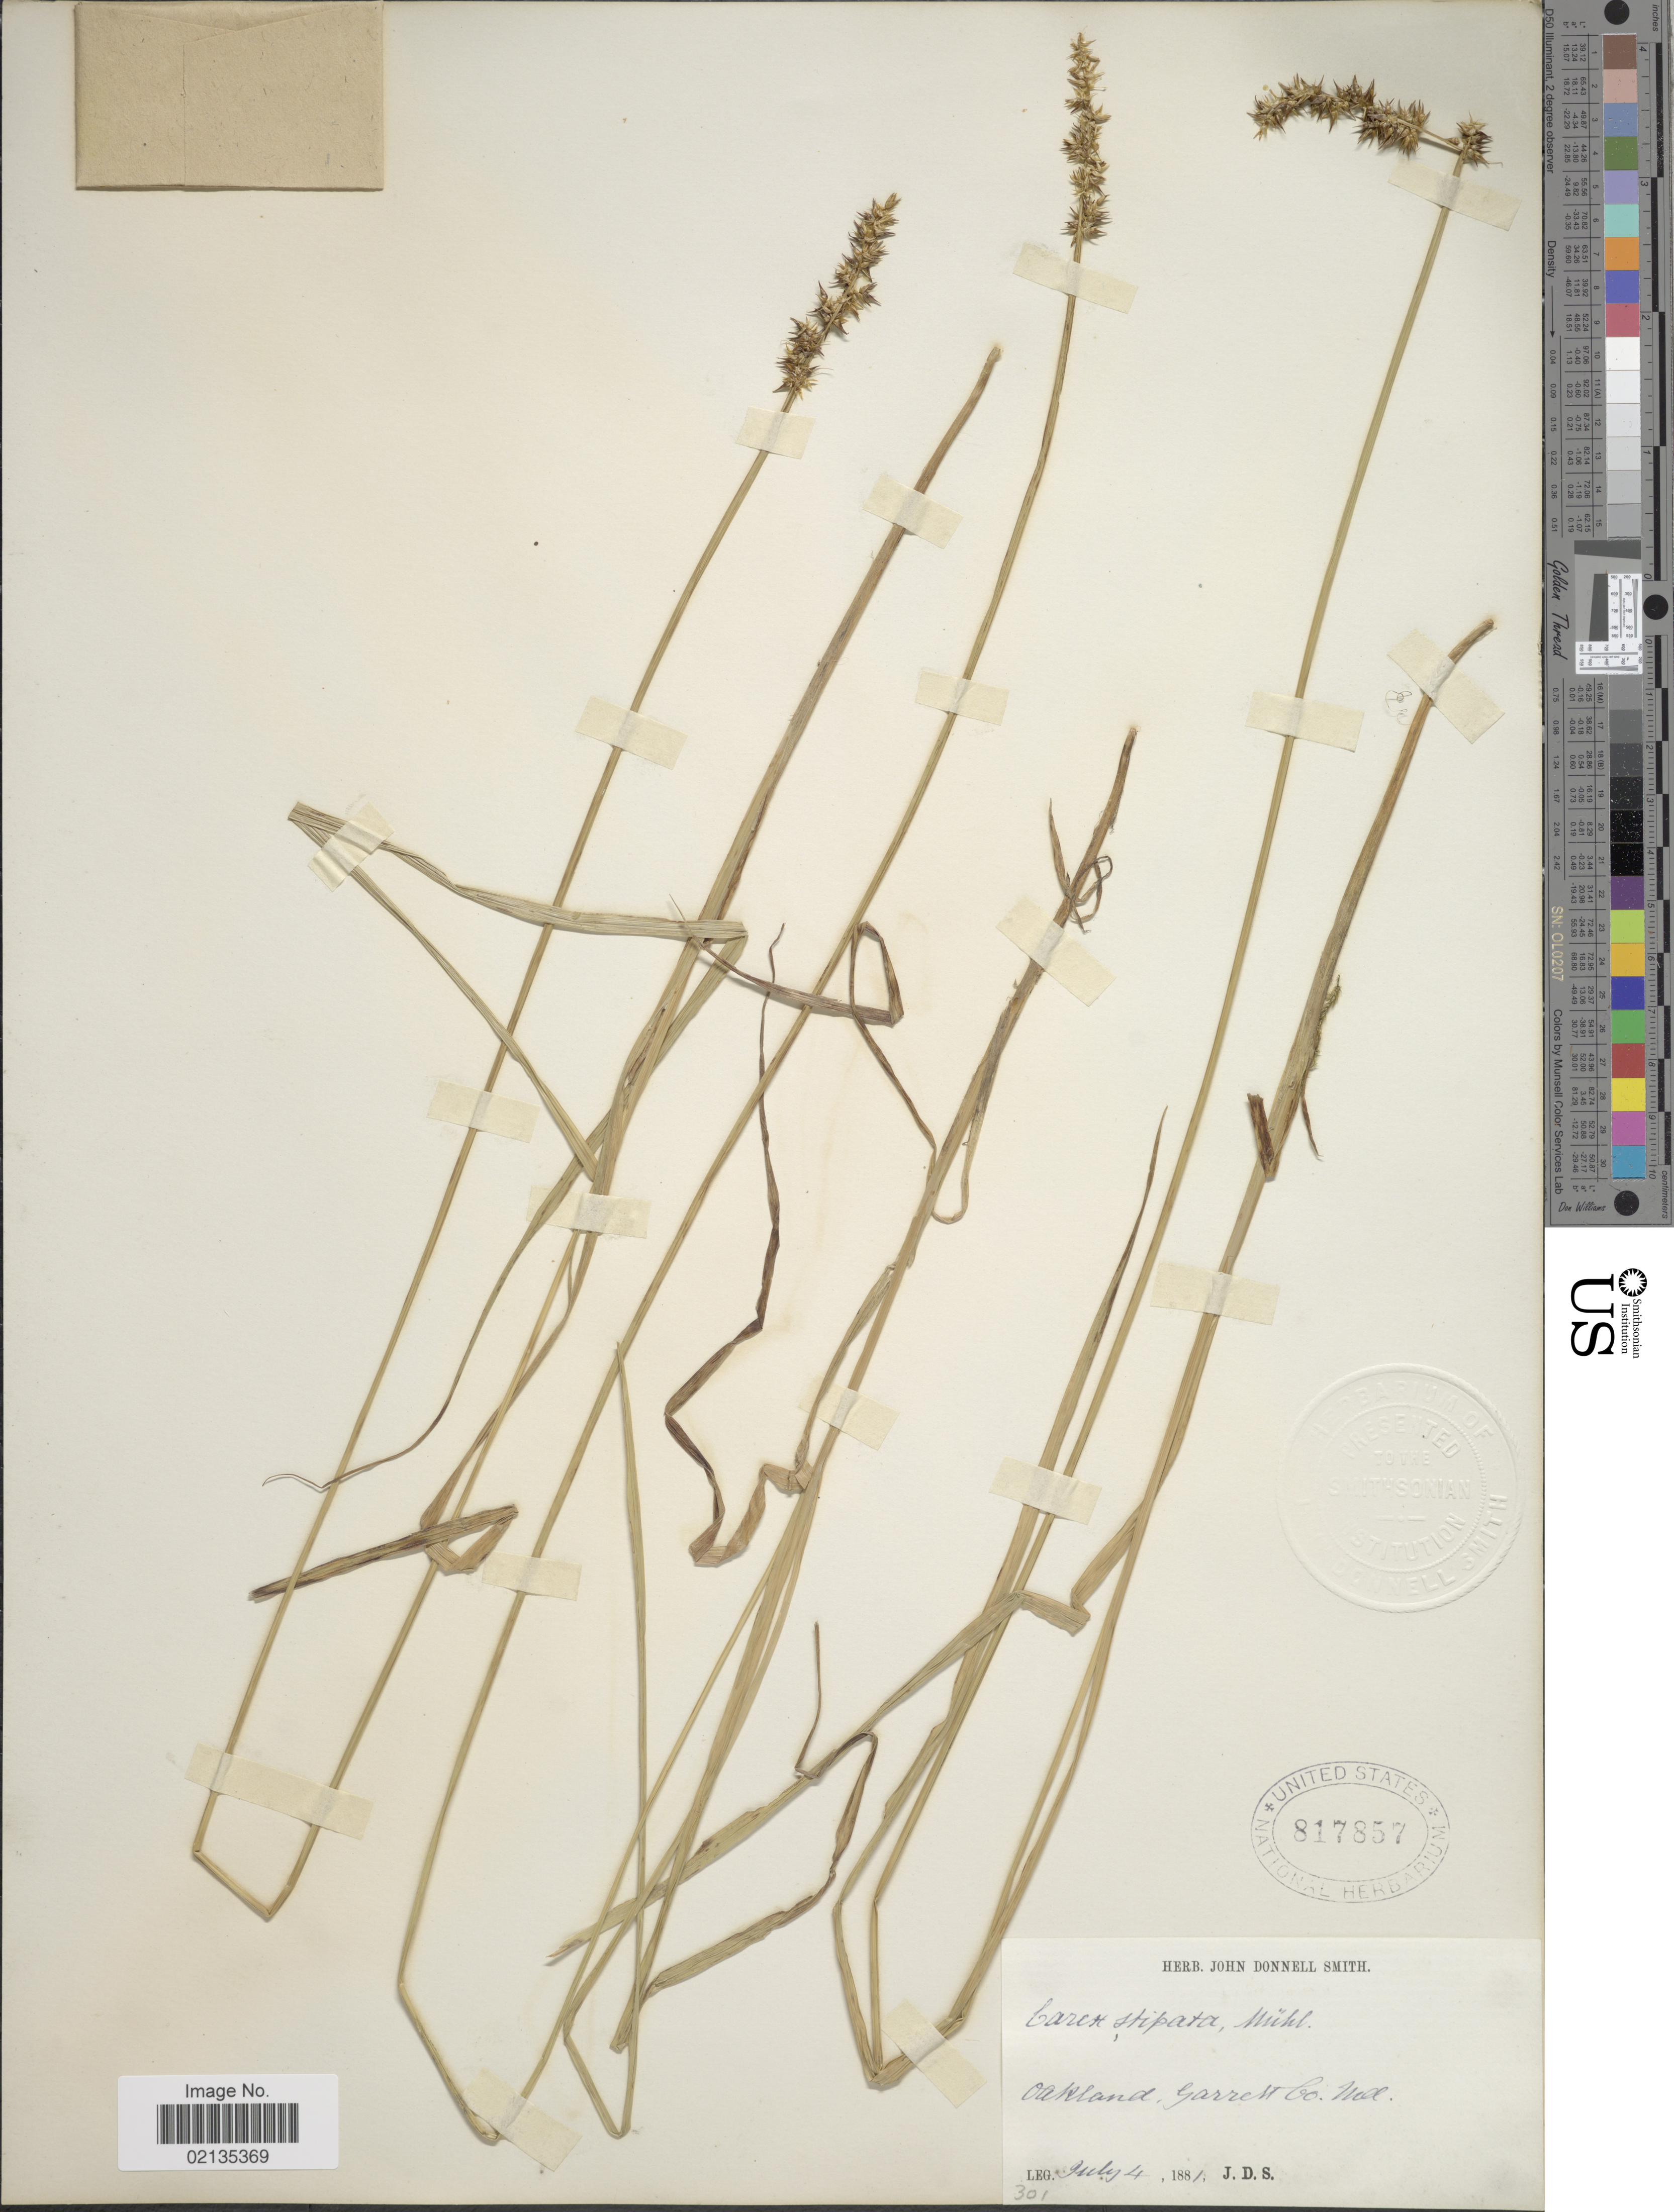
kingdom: Plantae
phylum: Tracheophyta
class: Liliopsida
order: Poales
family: Cyperaceae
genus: Carex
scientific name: Carex stipata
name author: Muhl. ex Willd.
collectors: J. Donnell Smith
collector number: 301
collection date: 1881-07-04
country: United States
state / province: Maryland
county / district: Garrett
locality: Oakland, Garrett Co., Md.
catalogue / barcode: US 817857